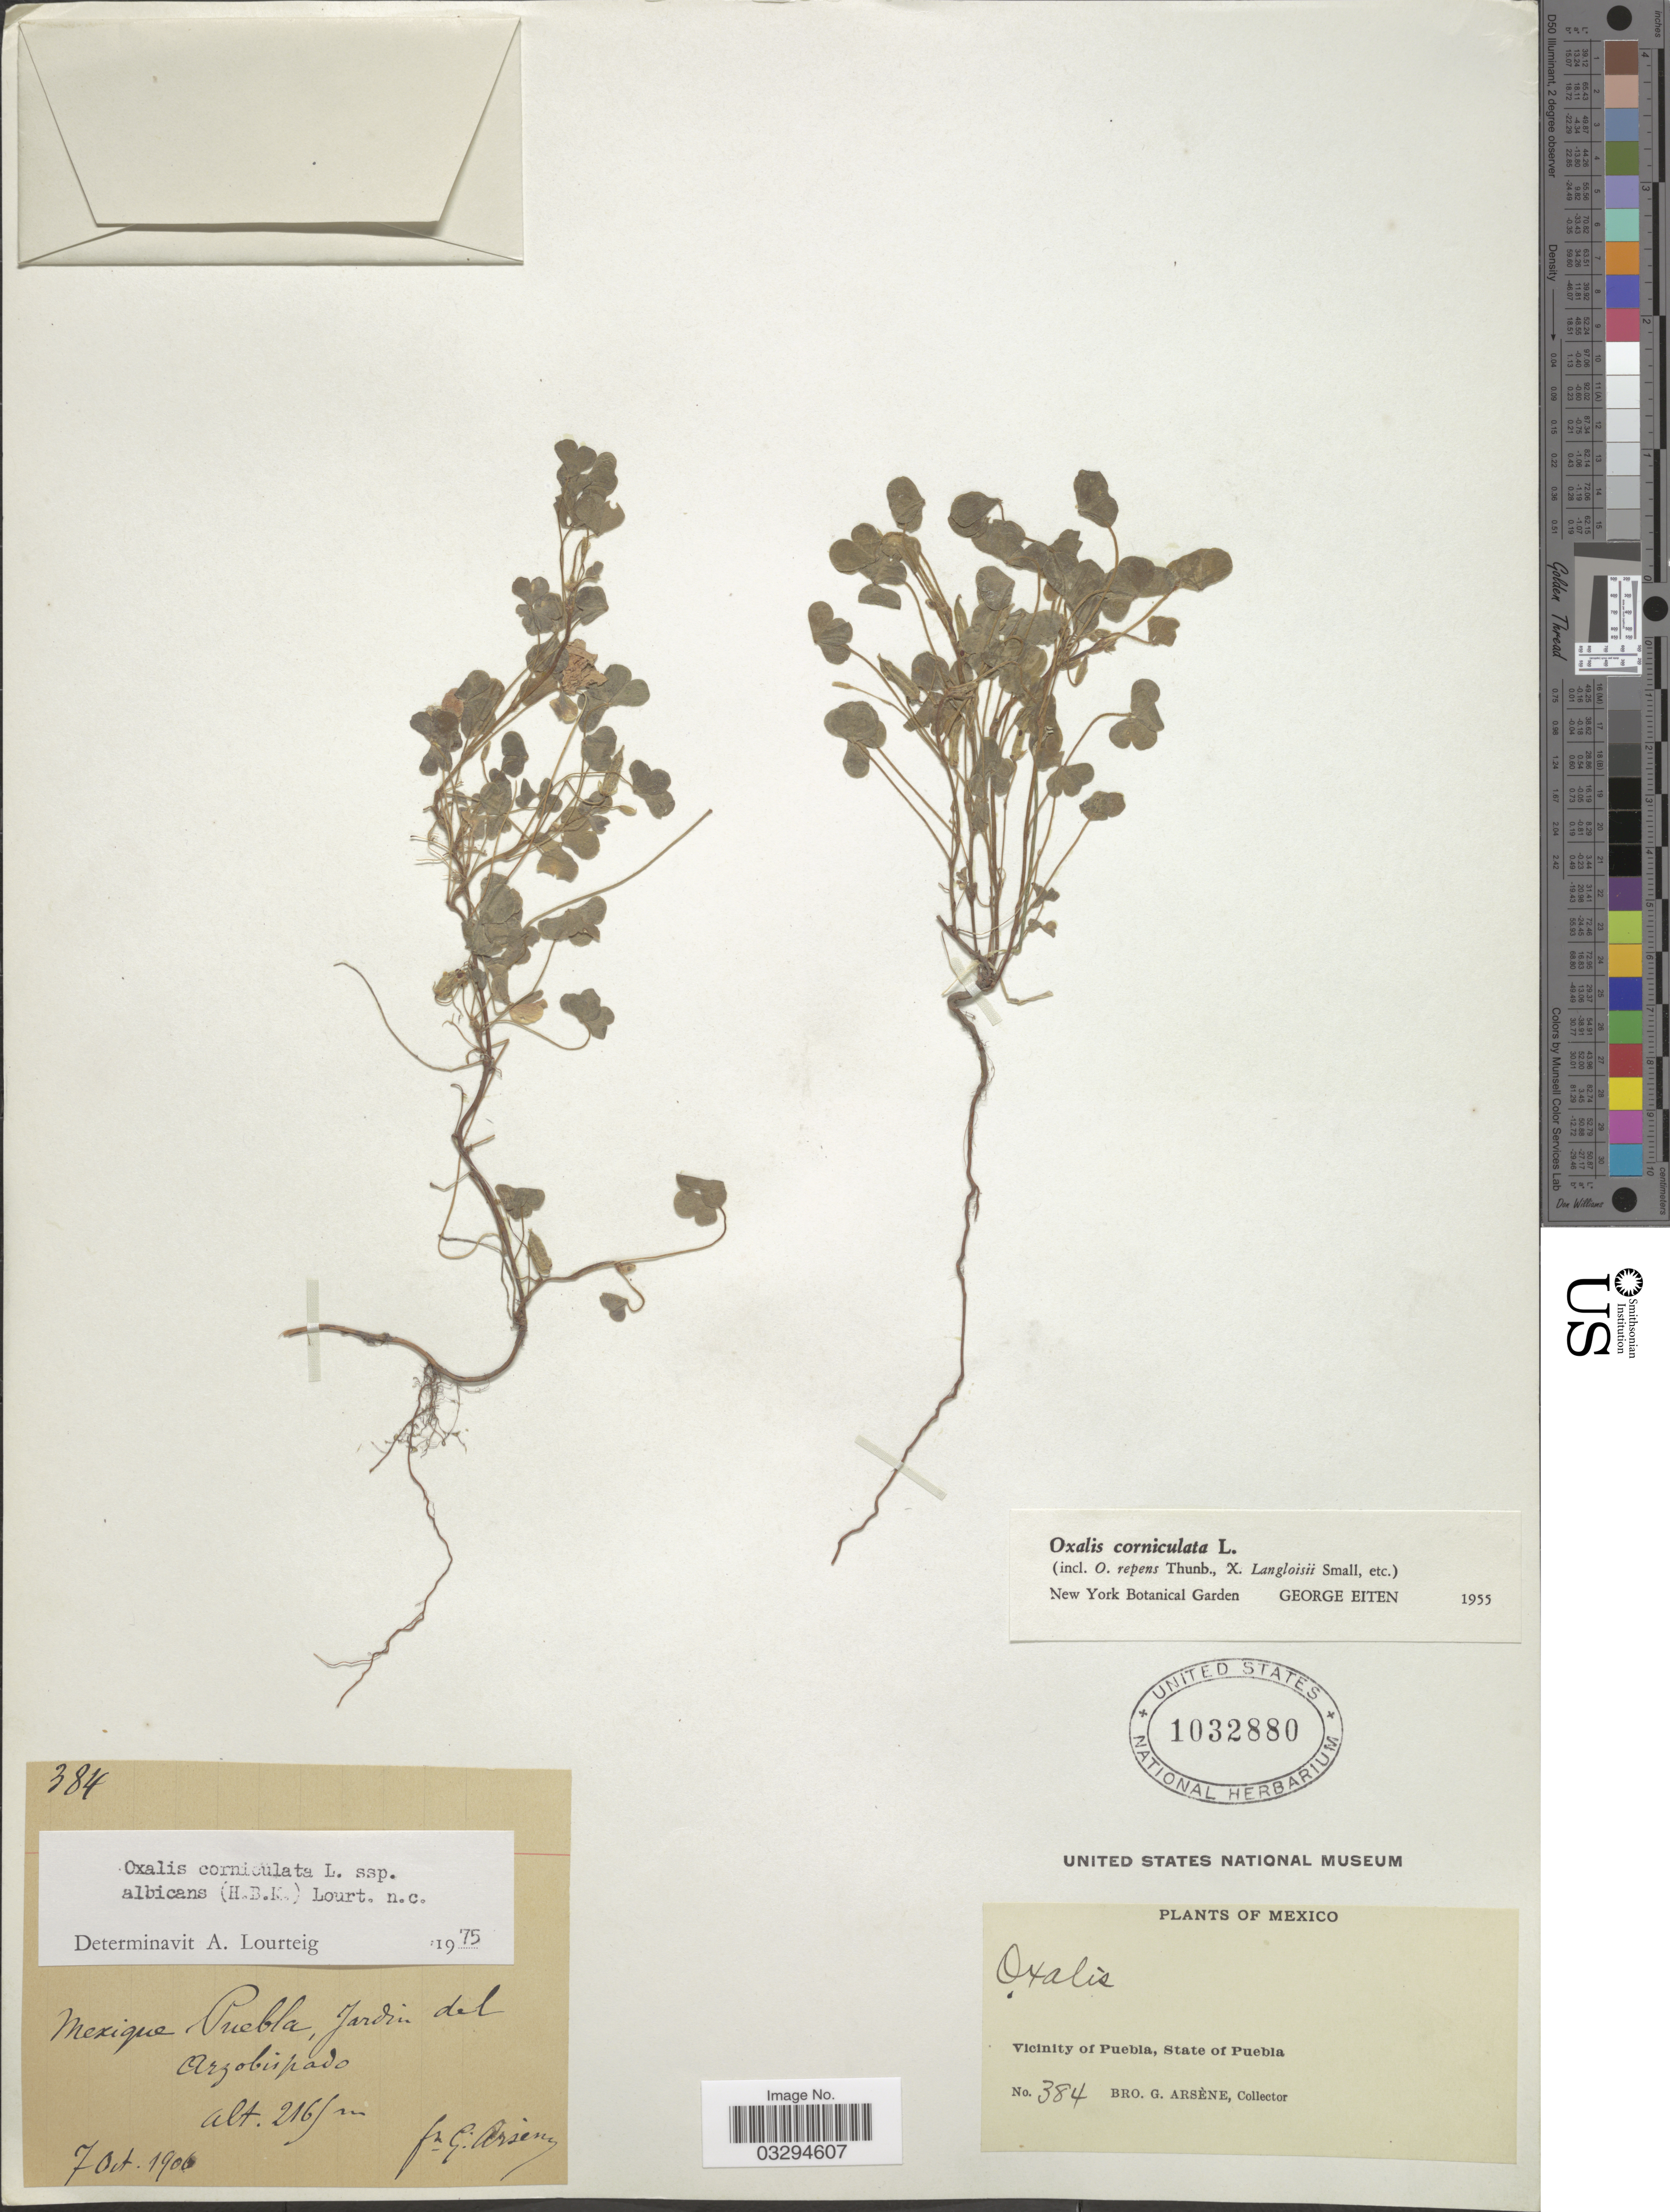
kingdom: Plantae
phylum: Tracheophyta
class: Magnoliopsida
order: Oxalidales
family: Oxalidaceae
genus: Oxalis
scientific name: Oxalis corniculata subsp. albicans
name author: (Kunth) Lourteig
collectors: Bro. G. Arsène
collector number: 384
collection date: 1906-10-07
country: Mexico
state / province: Puebla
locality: Jardin del Arzobispado. Vicinity of Puebla.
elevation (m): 2165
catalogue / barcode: US 1032880